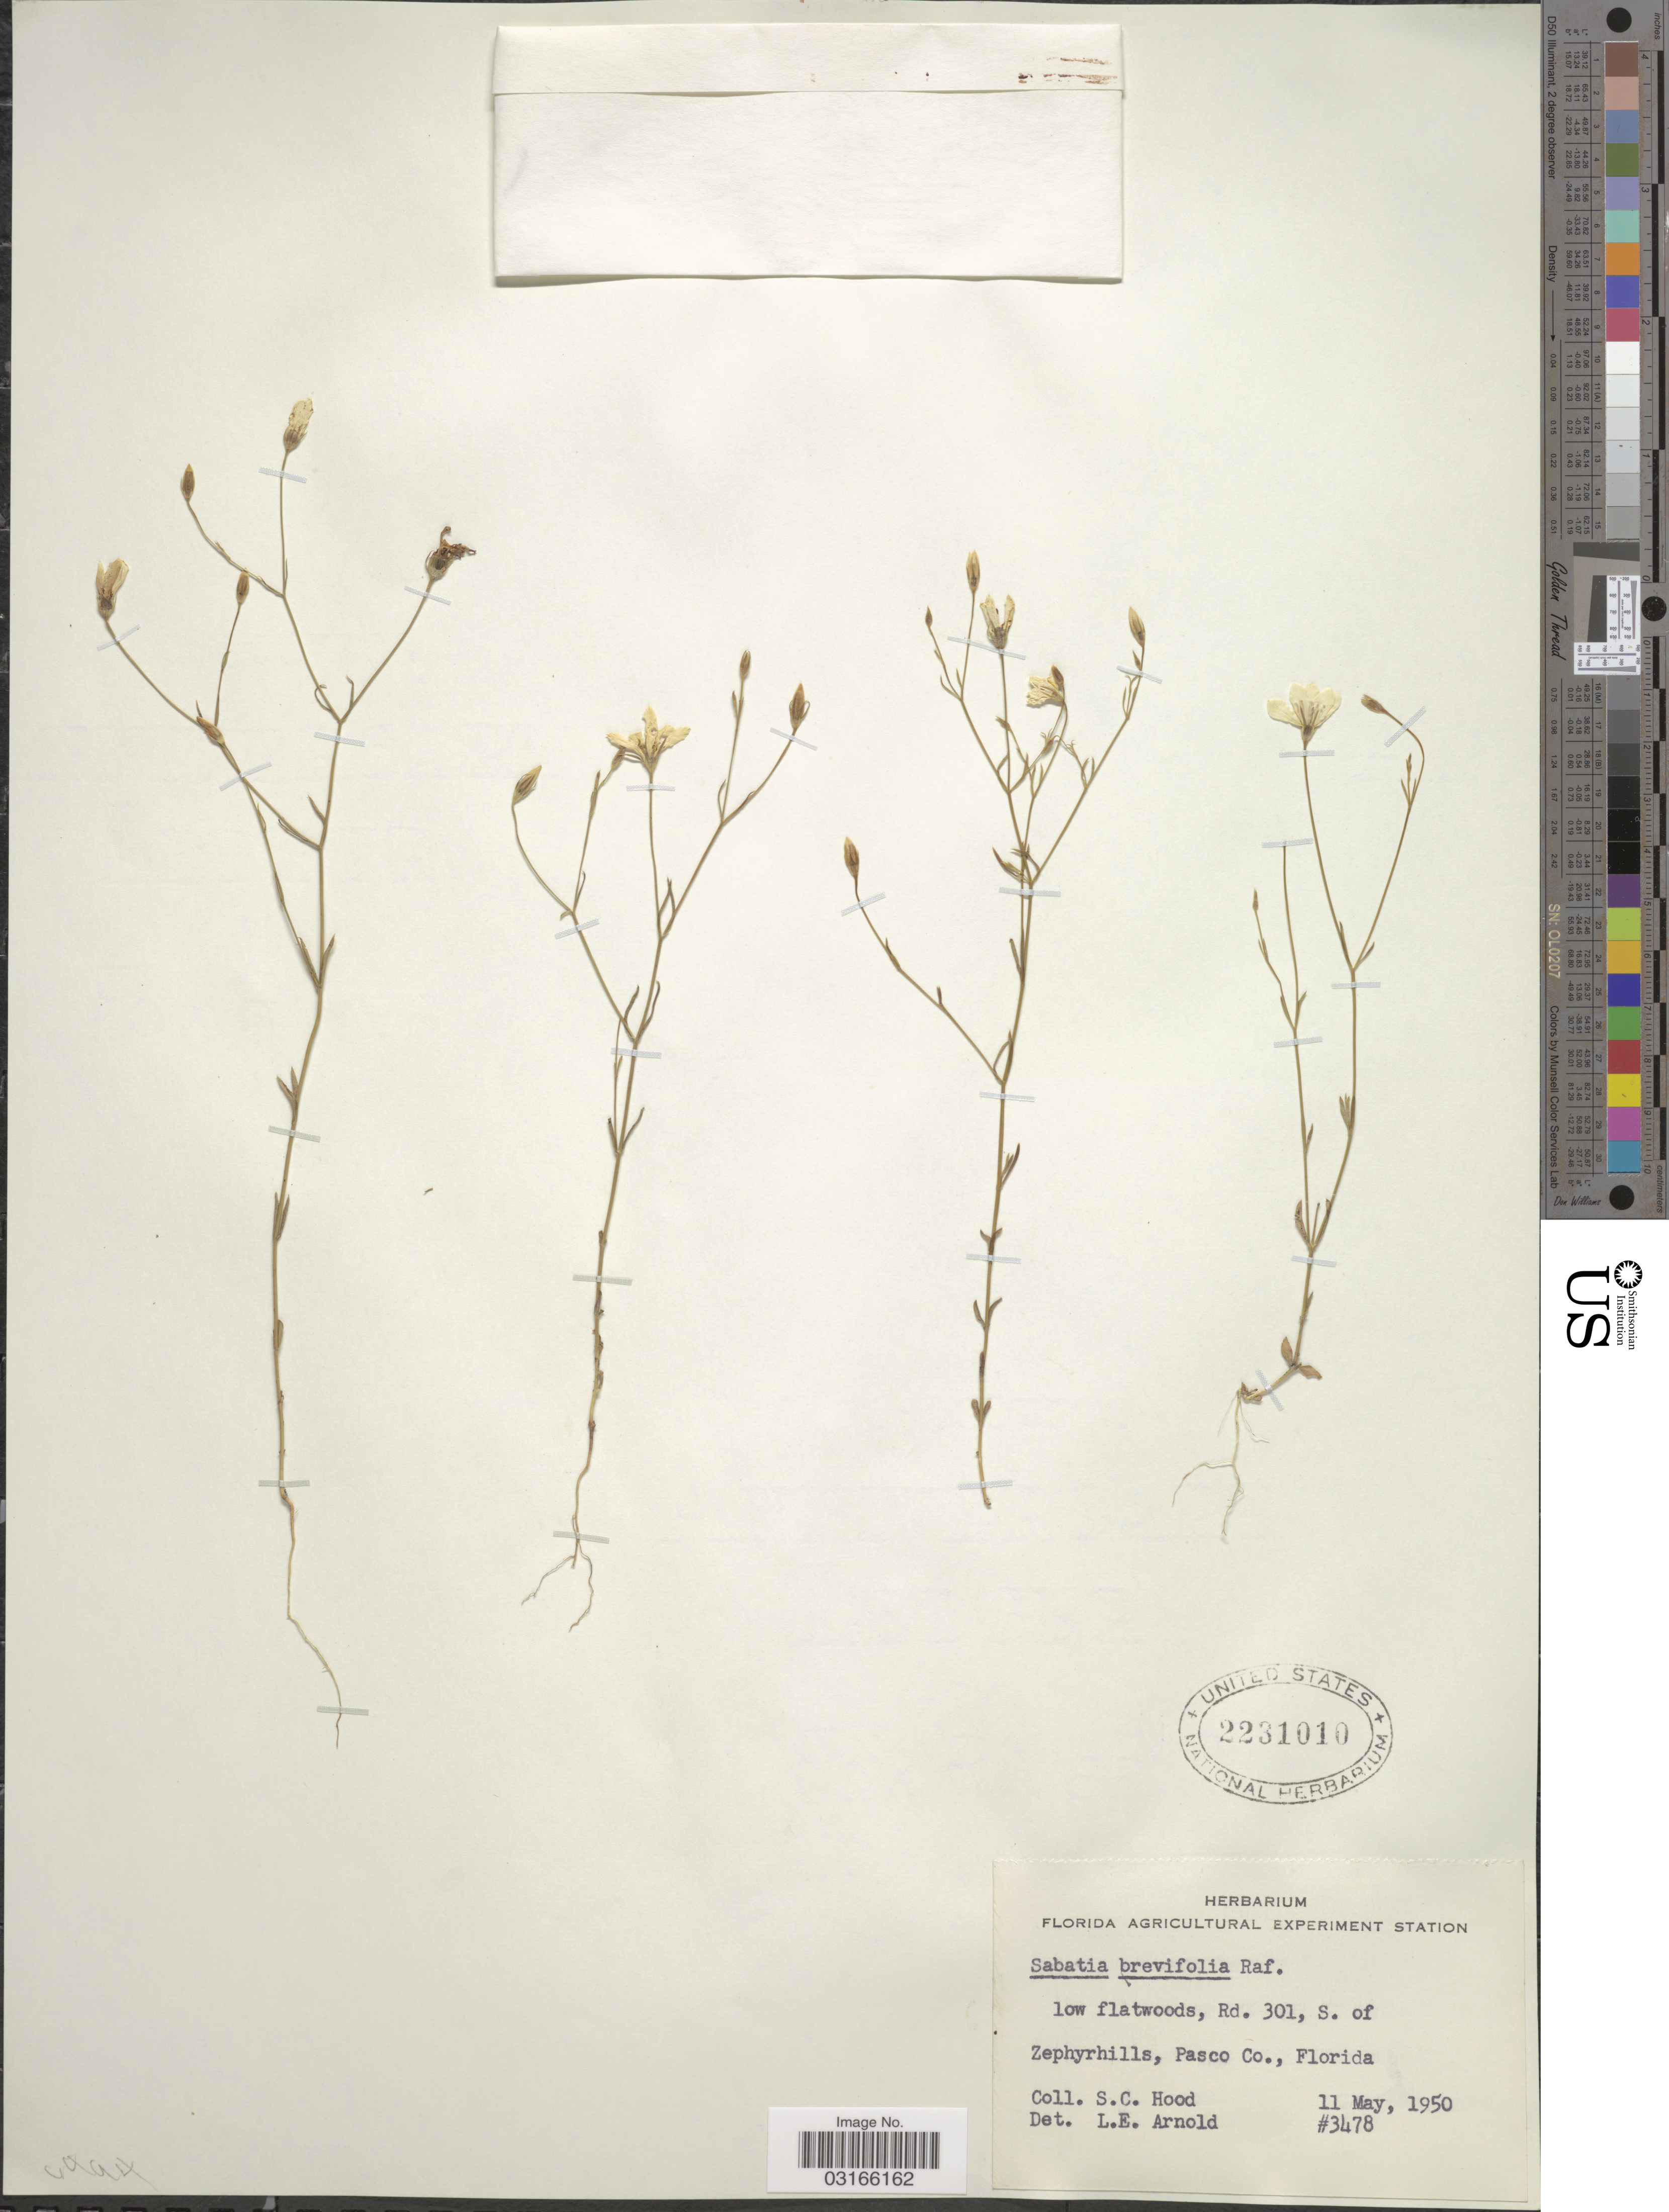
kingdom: Plantae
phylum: Tracheophyta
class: Magnoliopsida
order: Gentianales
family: Gentianaceae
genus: Sabatia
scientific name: Sabatia brevifolia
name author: Raf.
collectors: S. Hood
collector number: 3478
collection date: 1950-05-11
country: United States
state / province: Florida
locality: Low flatwoods, Rd. 301, S. of Zephyrhills, Pasco Co.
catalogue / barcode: US 2231010